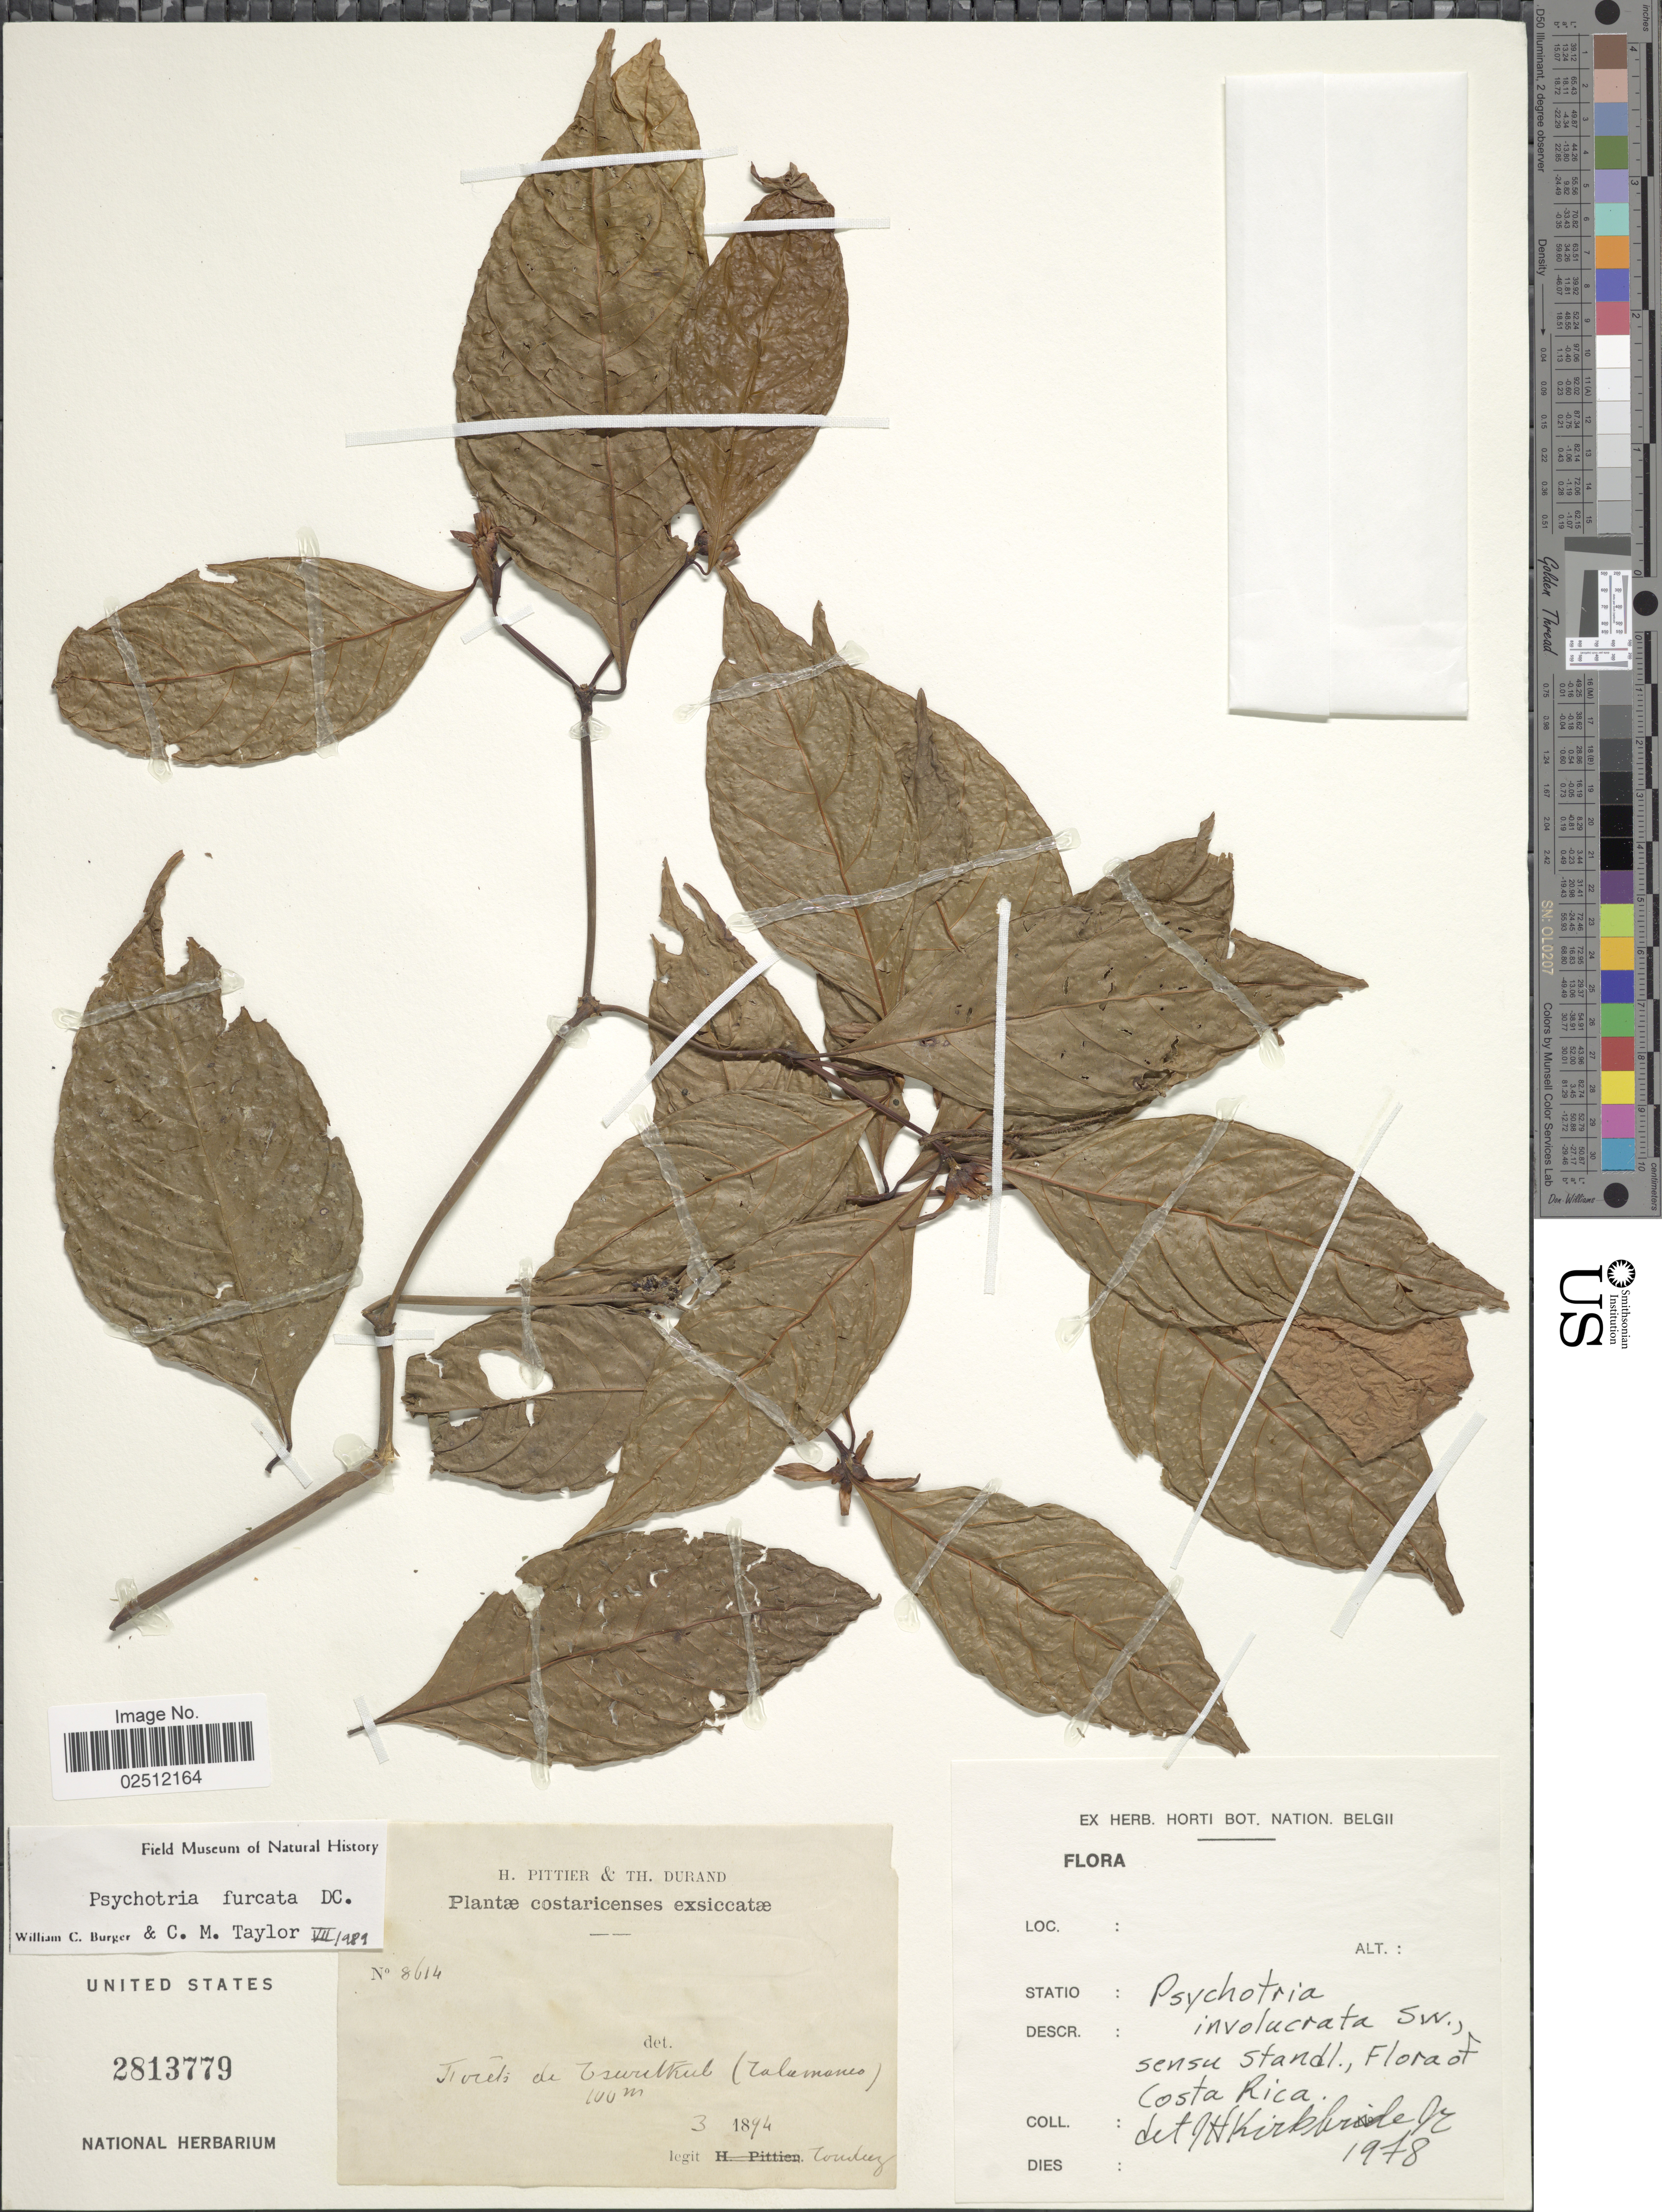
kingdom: Plantae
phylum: Tracheophyta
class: Magnoliopsida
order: Gentianales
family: Rubiaceae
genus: Psychotria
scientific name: Psychotria furcata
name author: DC.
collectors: A. Tonduz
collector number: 8614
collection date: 1894-03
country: Costa Rica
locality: Forêts de Tsuritkul (Talamanca)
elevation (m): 100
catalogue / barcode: US 2813779